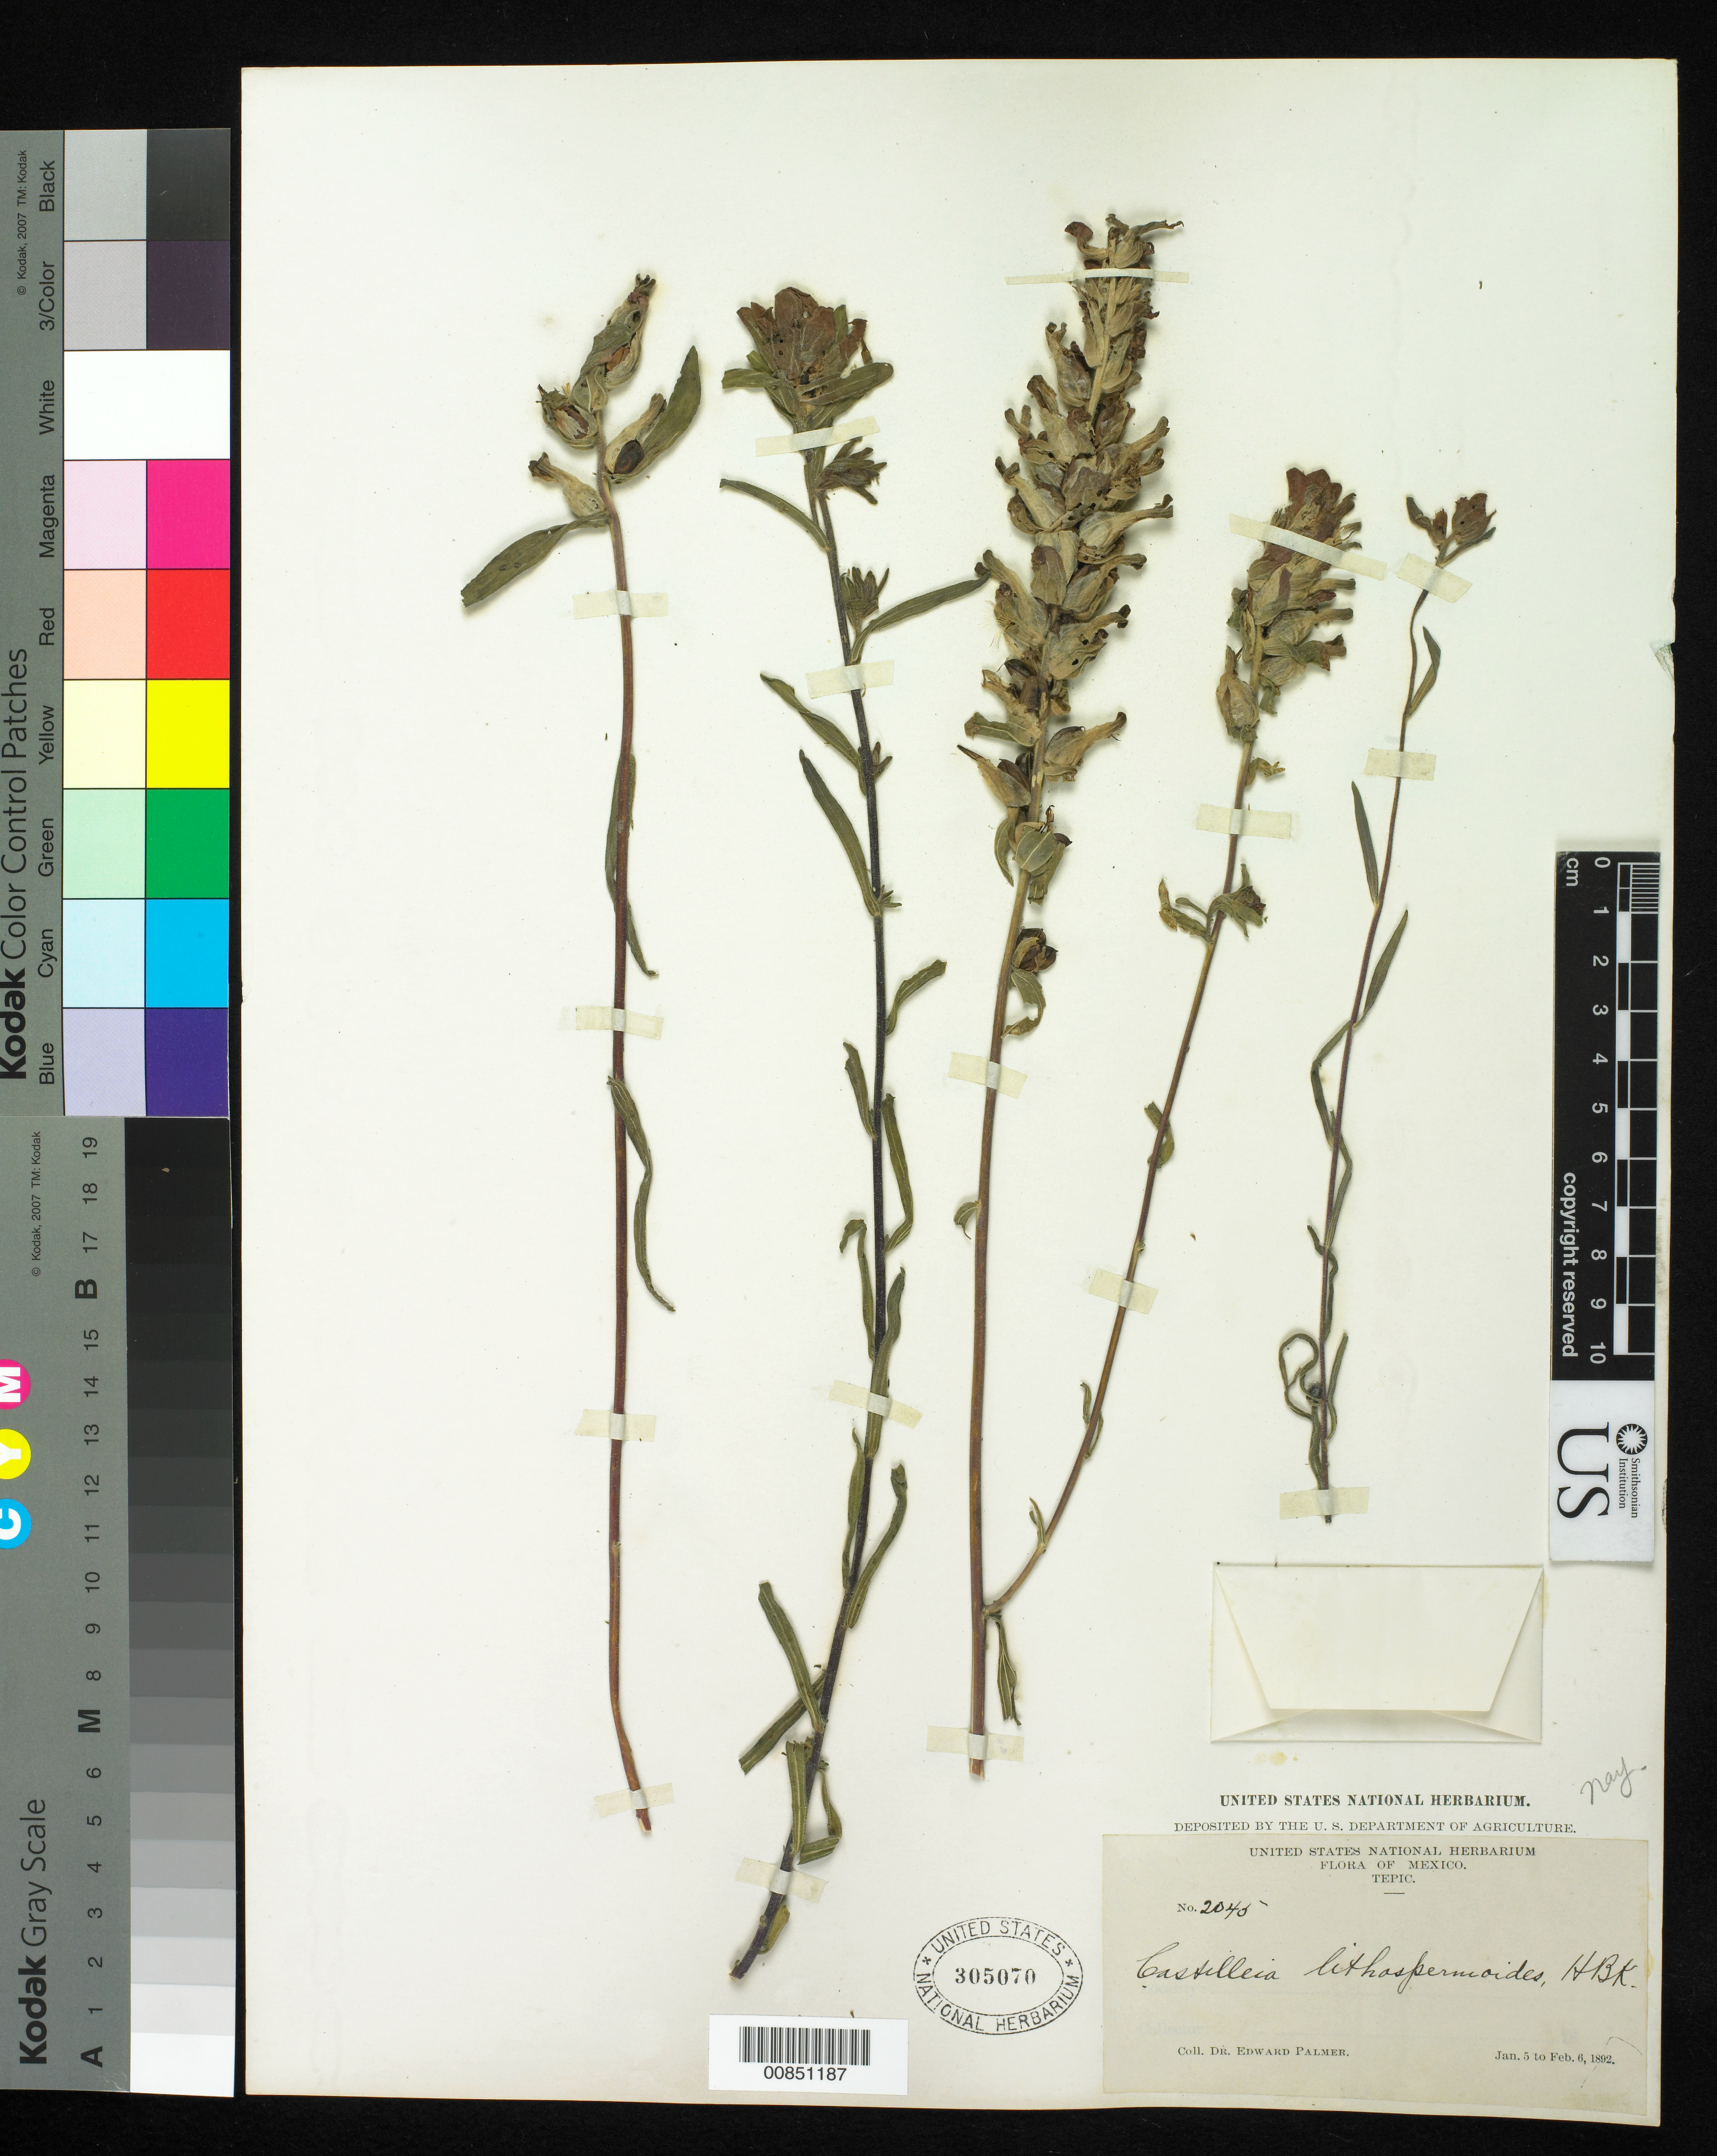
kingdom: Plantae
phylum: Tracheophyta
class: Magnoliopsida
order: Lamiales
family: Orobanchaceae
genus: Castilleja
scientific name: Castilleja lithospermoides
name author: Kunth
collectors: E. Palmer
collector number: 2045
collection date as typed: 05 Jan 1892 to 06 Feb 1892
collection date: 1892-01-05/1892-02-06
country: Mexico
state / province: Nayarit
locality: Tepic, Nayarit.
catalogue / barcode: US 305070